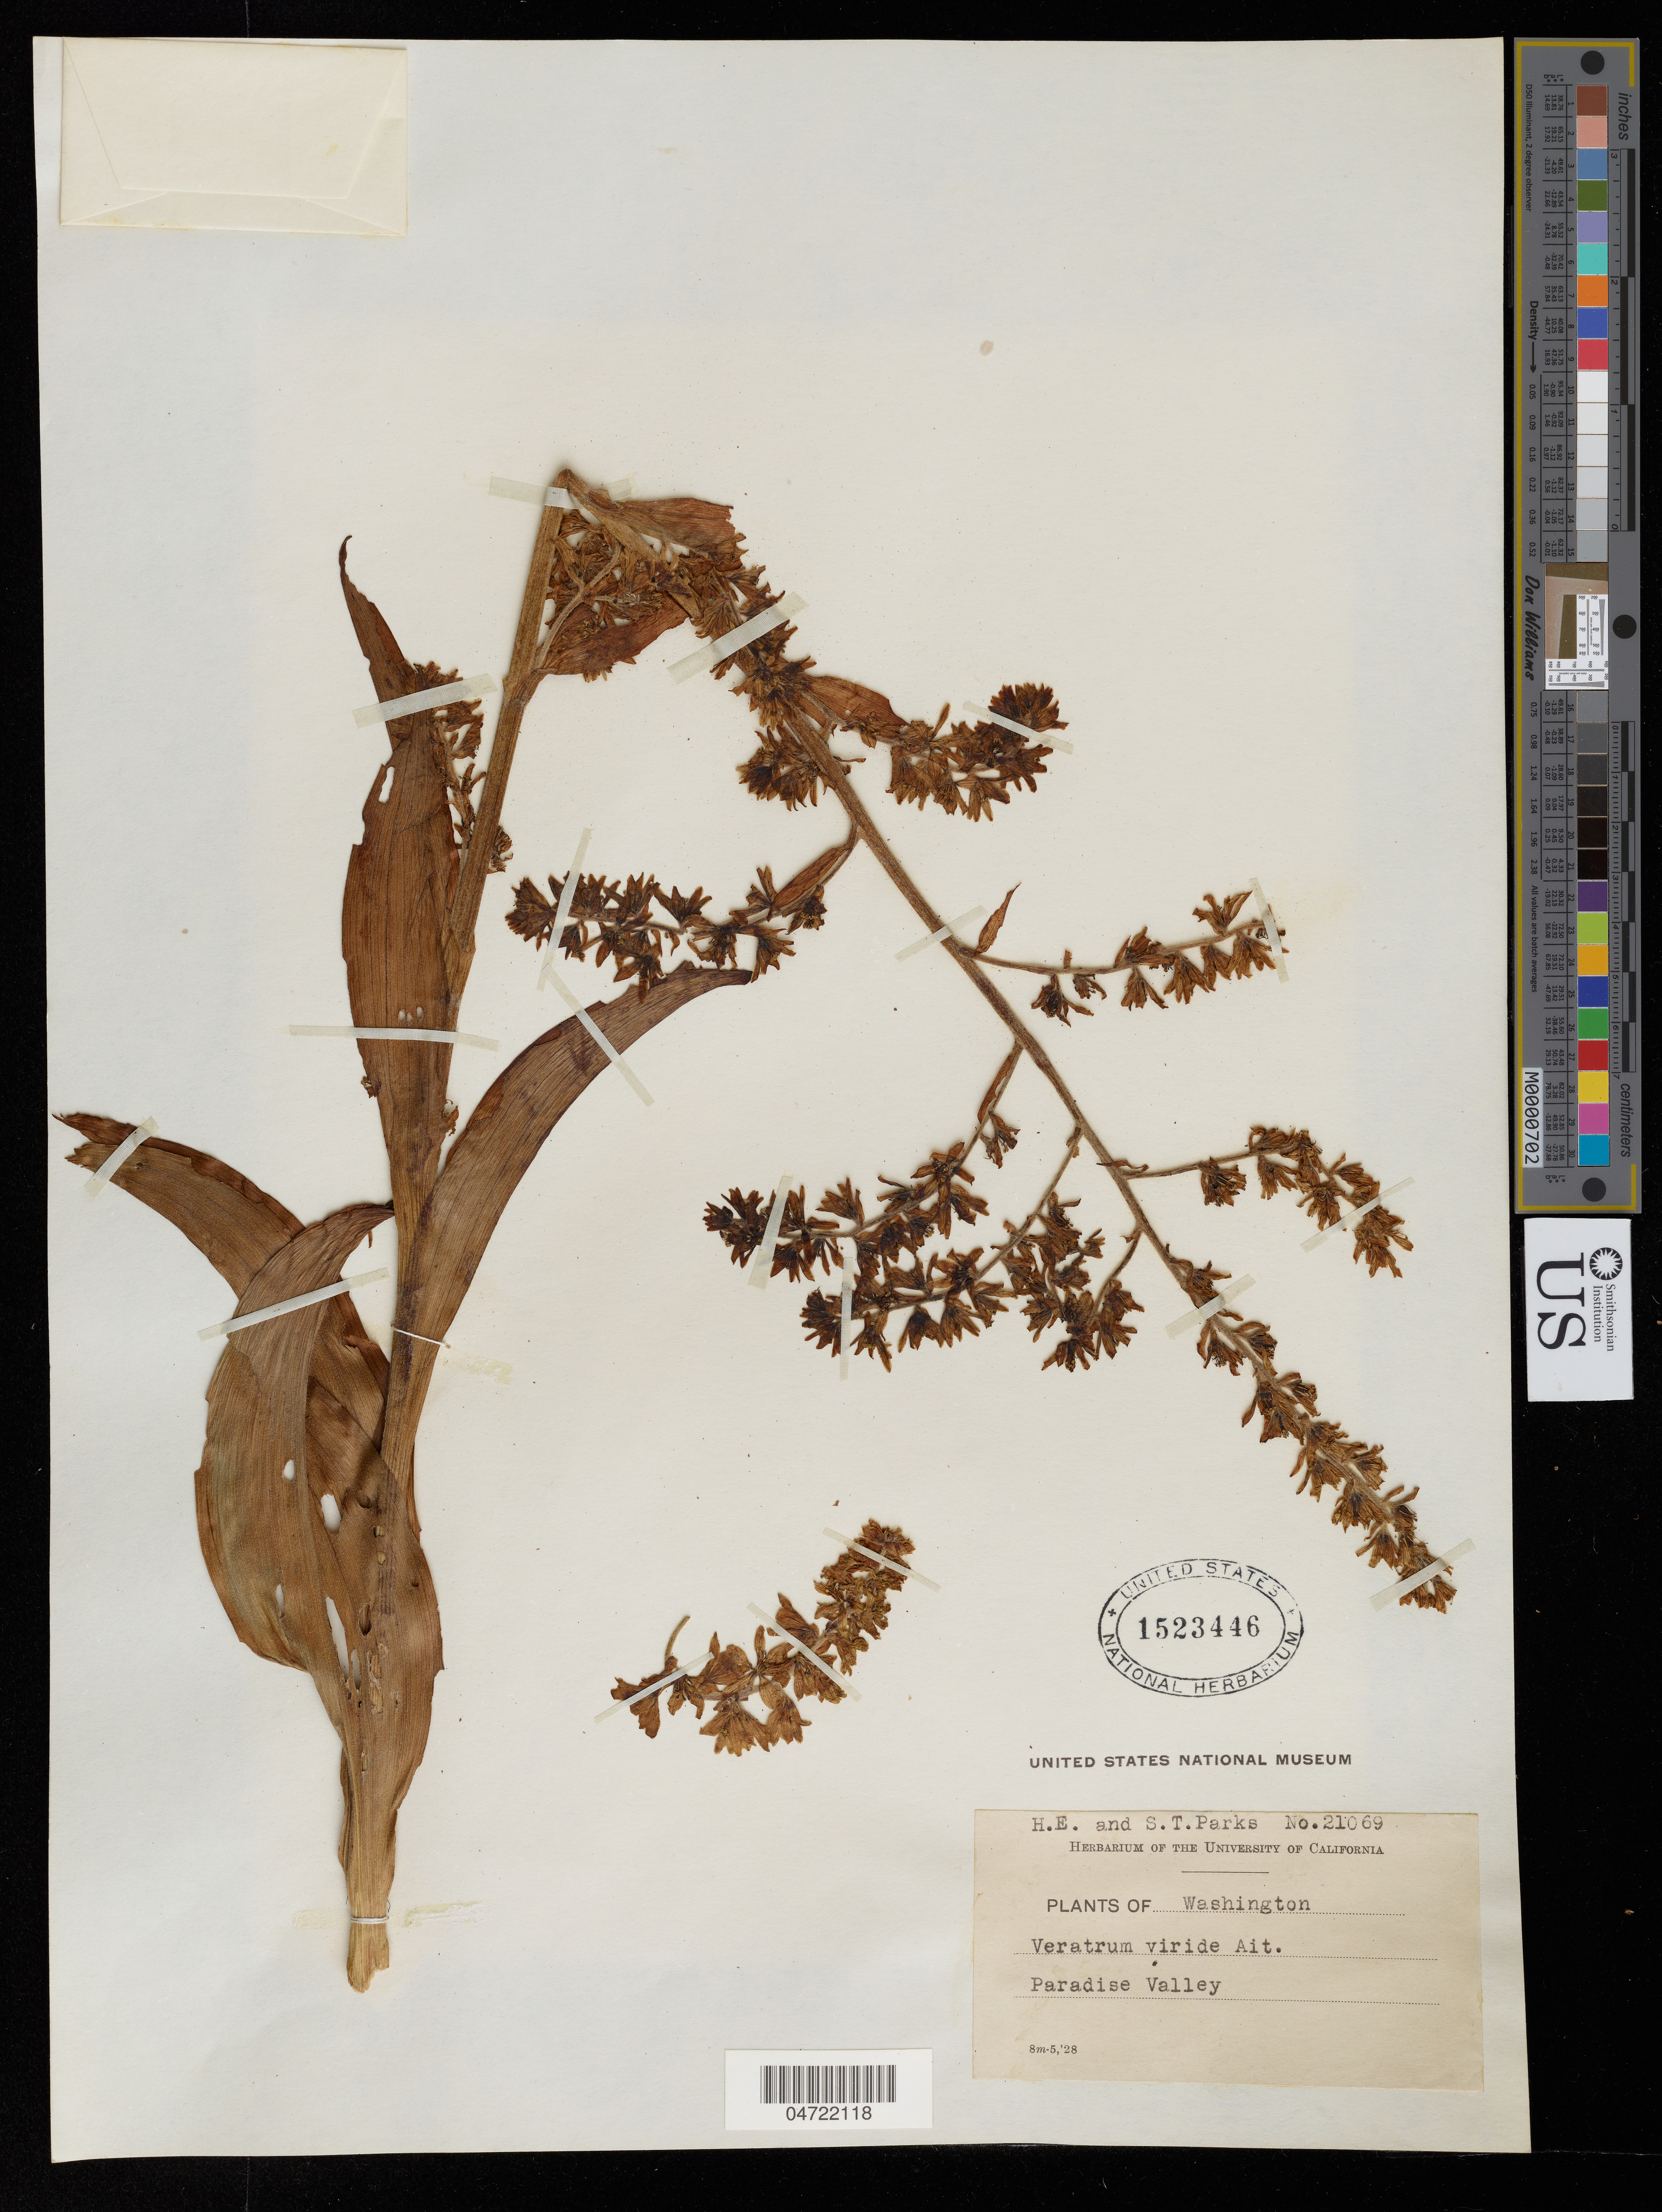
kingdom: Plantae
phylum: Tracheophyta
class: Liliopsida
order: Liliales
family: Melanthiaceae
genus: Veratrum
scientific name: Veratrum viride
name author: Aiton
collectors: H. E. Parks & S. Parks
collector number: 21069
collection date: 1928-08-05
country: United States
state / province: Washington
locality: Paradise Valley.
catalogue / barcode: US 1523446